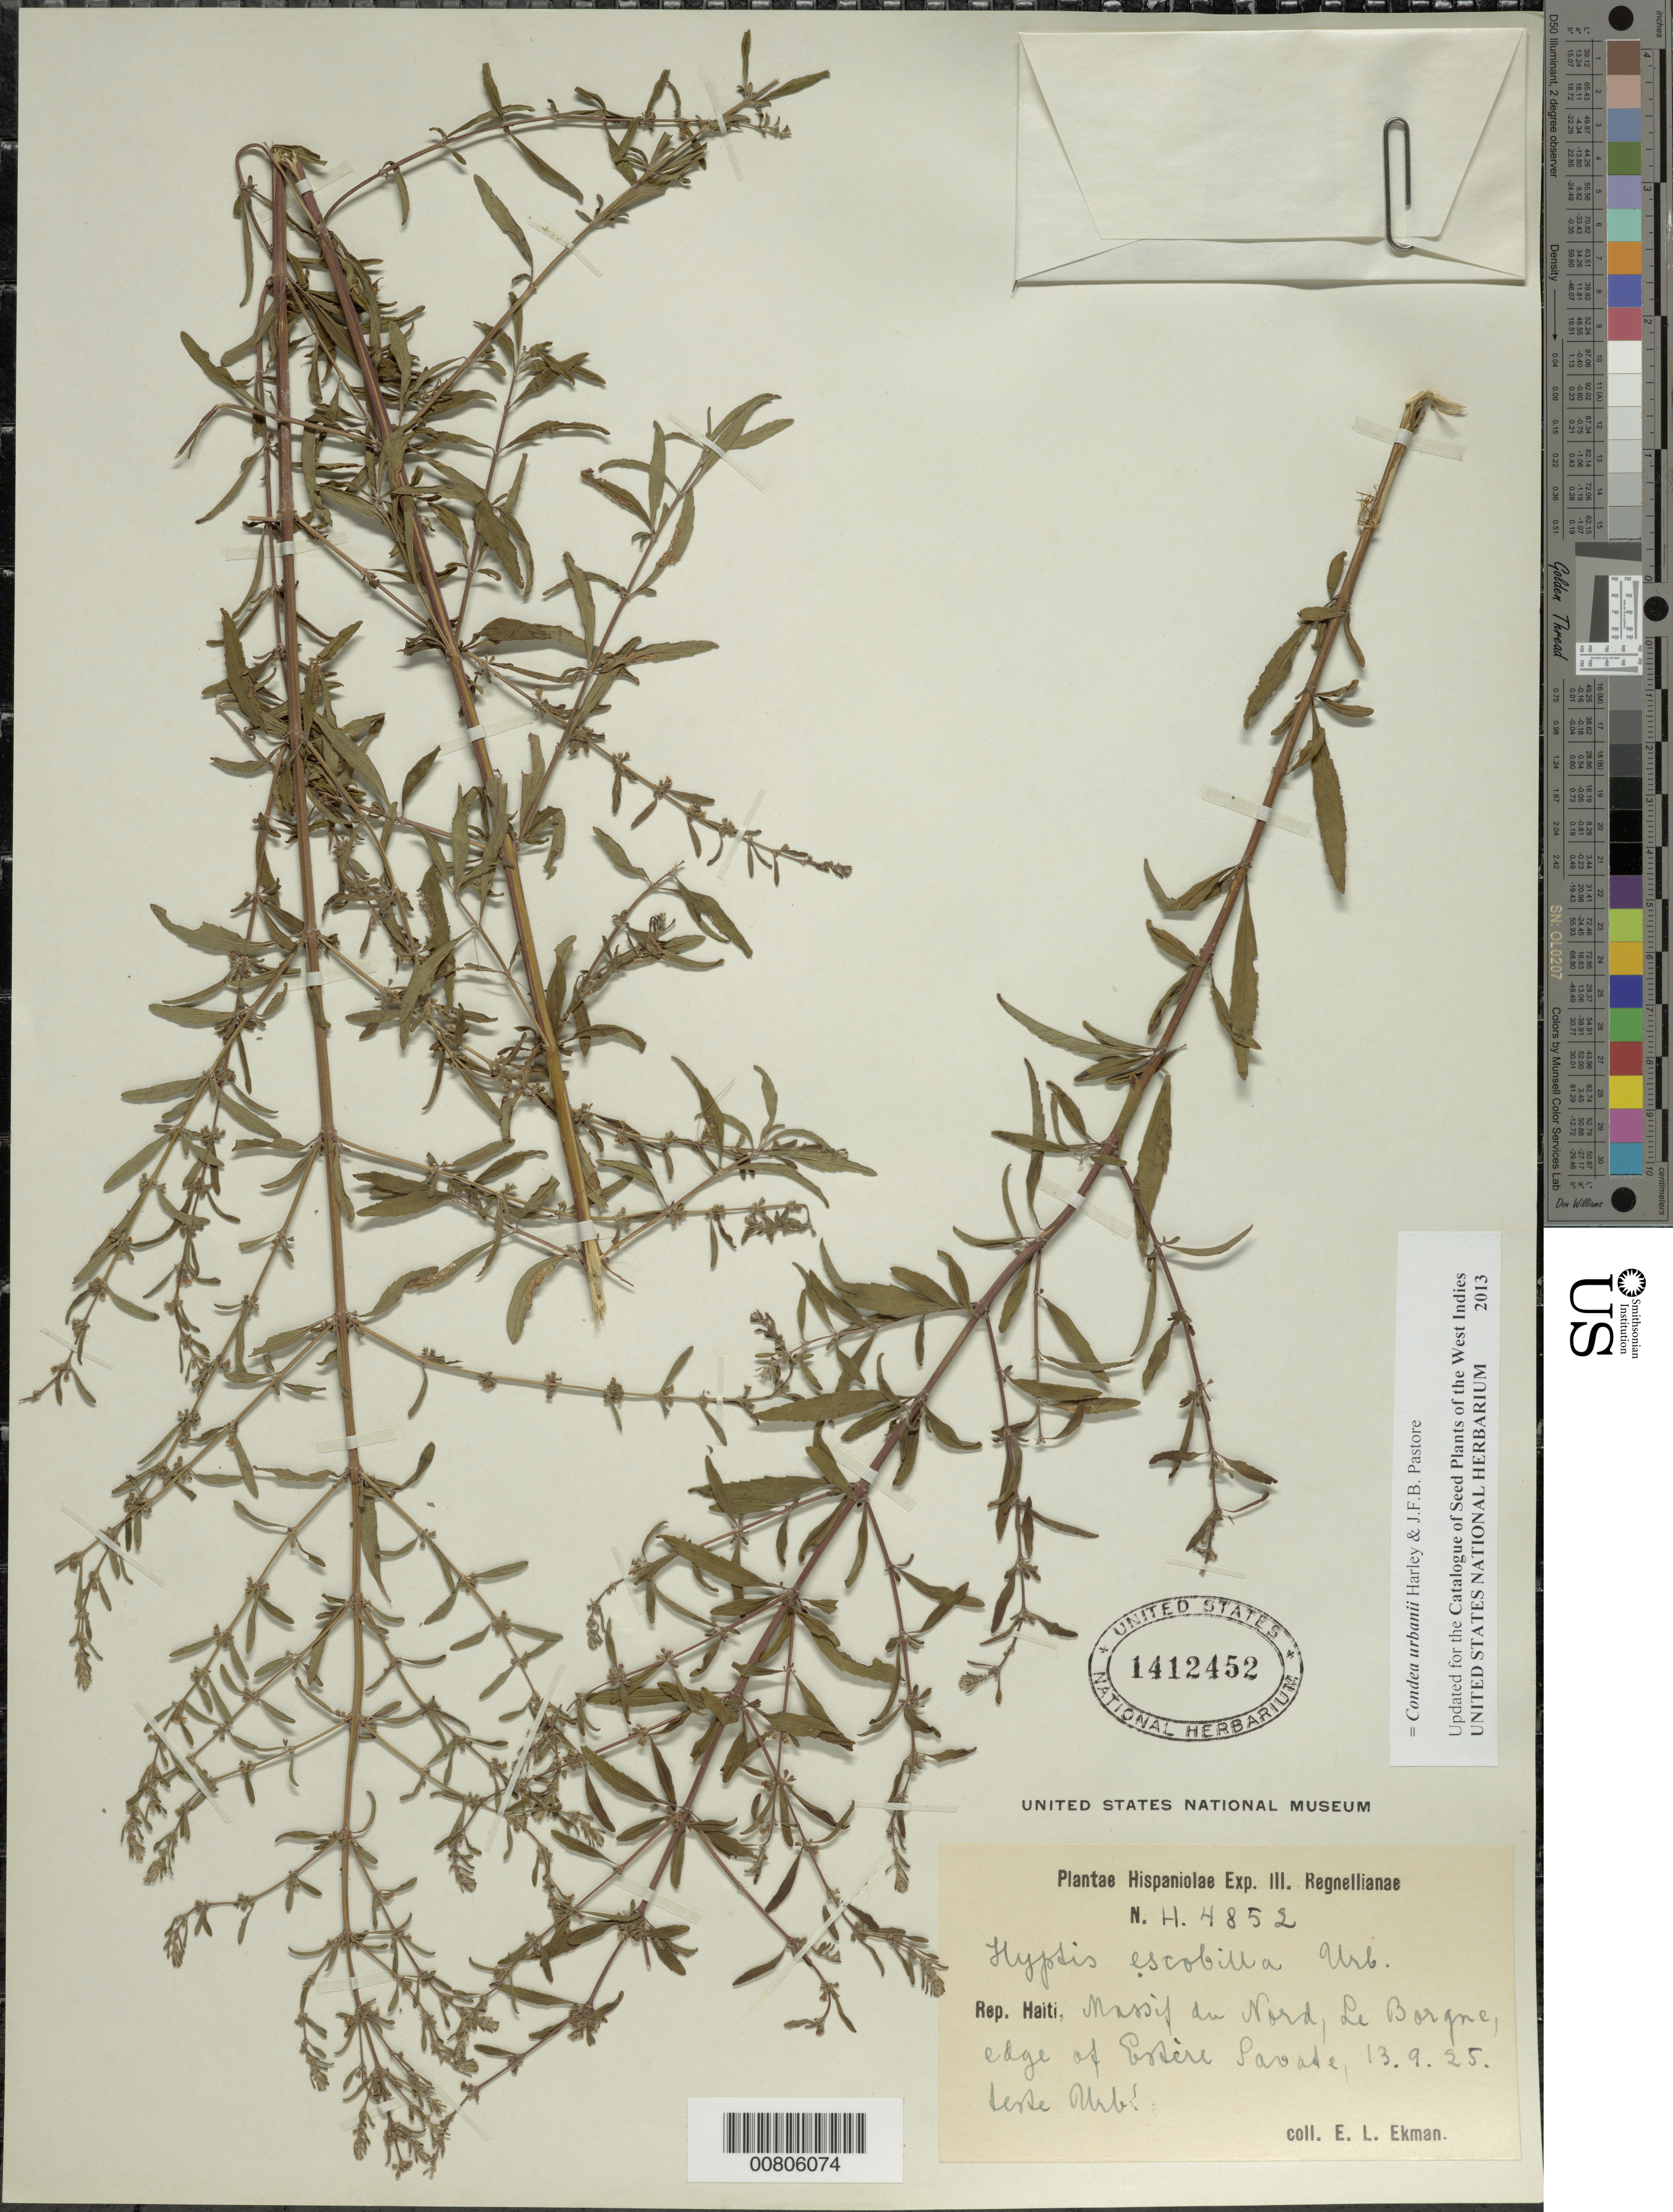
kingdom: Plantae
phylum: Tracheophyta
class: Magnoliopsida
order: Lamiales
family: Lamiaceae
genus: Condea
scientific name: Condea urbanii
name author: Harley & J.F.B. Pastore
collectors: E. L. Ekman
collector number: H 4852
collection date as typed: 13 Sep 1925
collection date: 1925-09-13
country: Haiti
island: Hispaniola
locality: Massif du Nord, Le Borgne, edge of Estère Pavade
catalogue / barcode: US 1412452